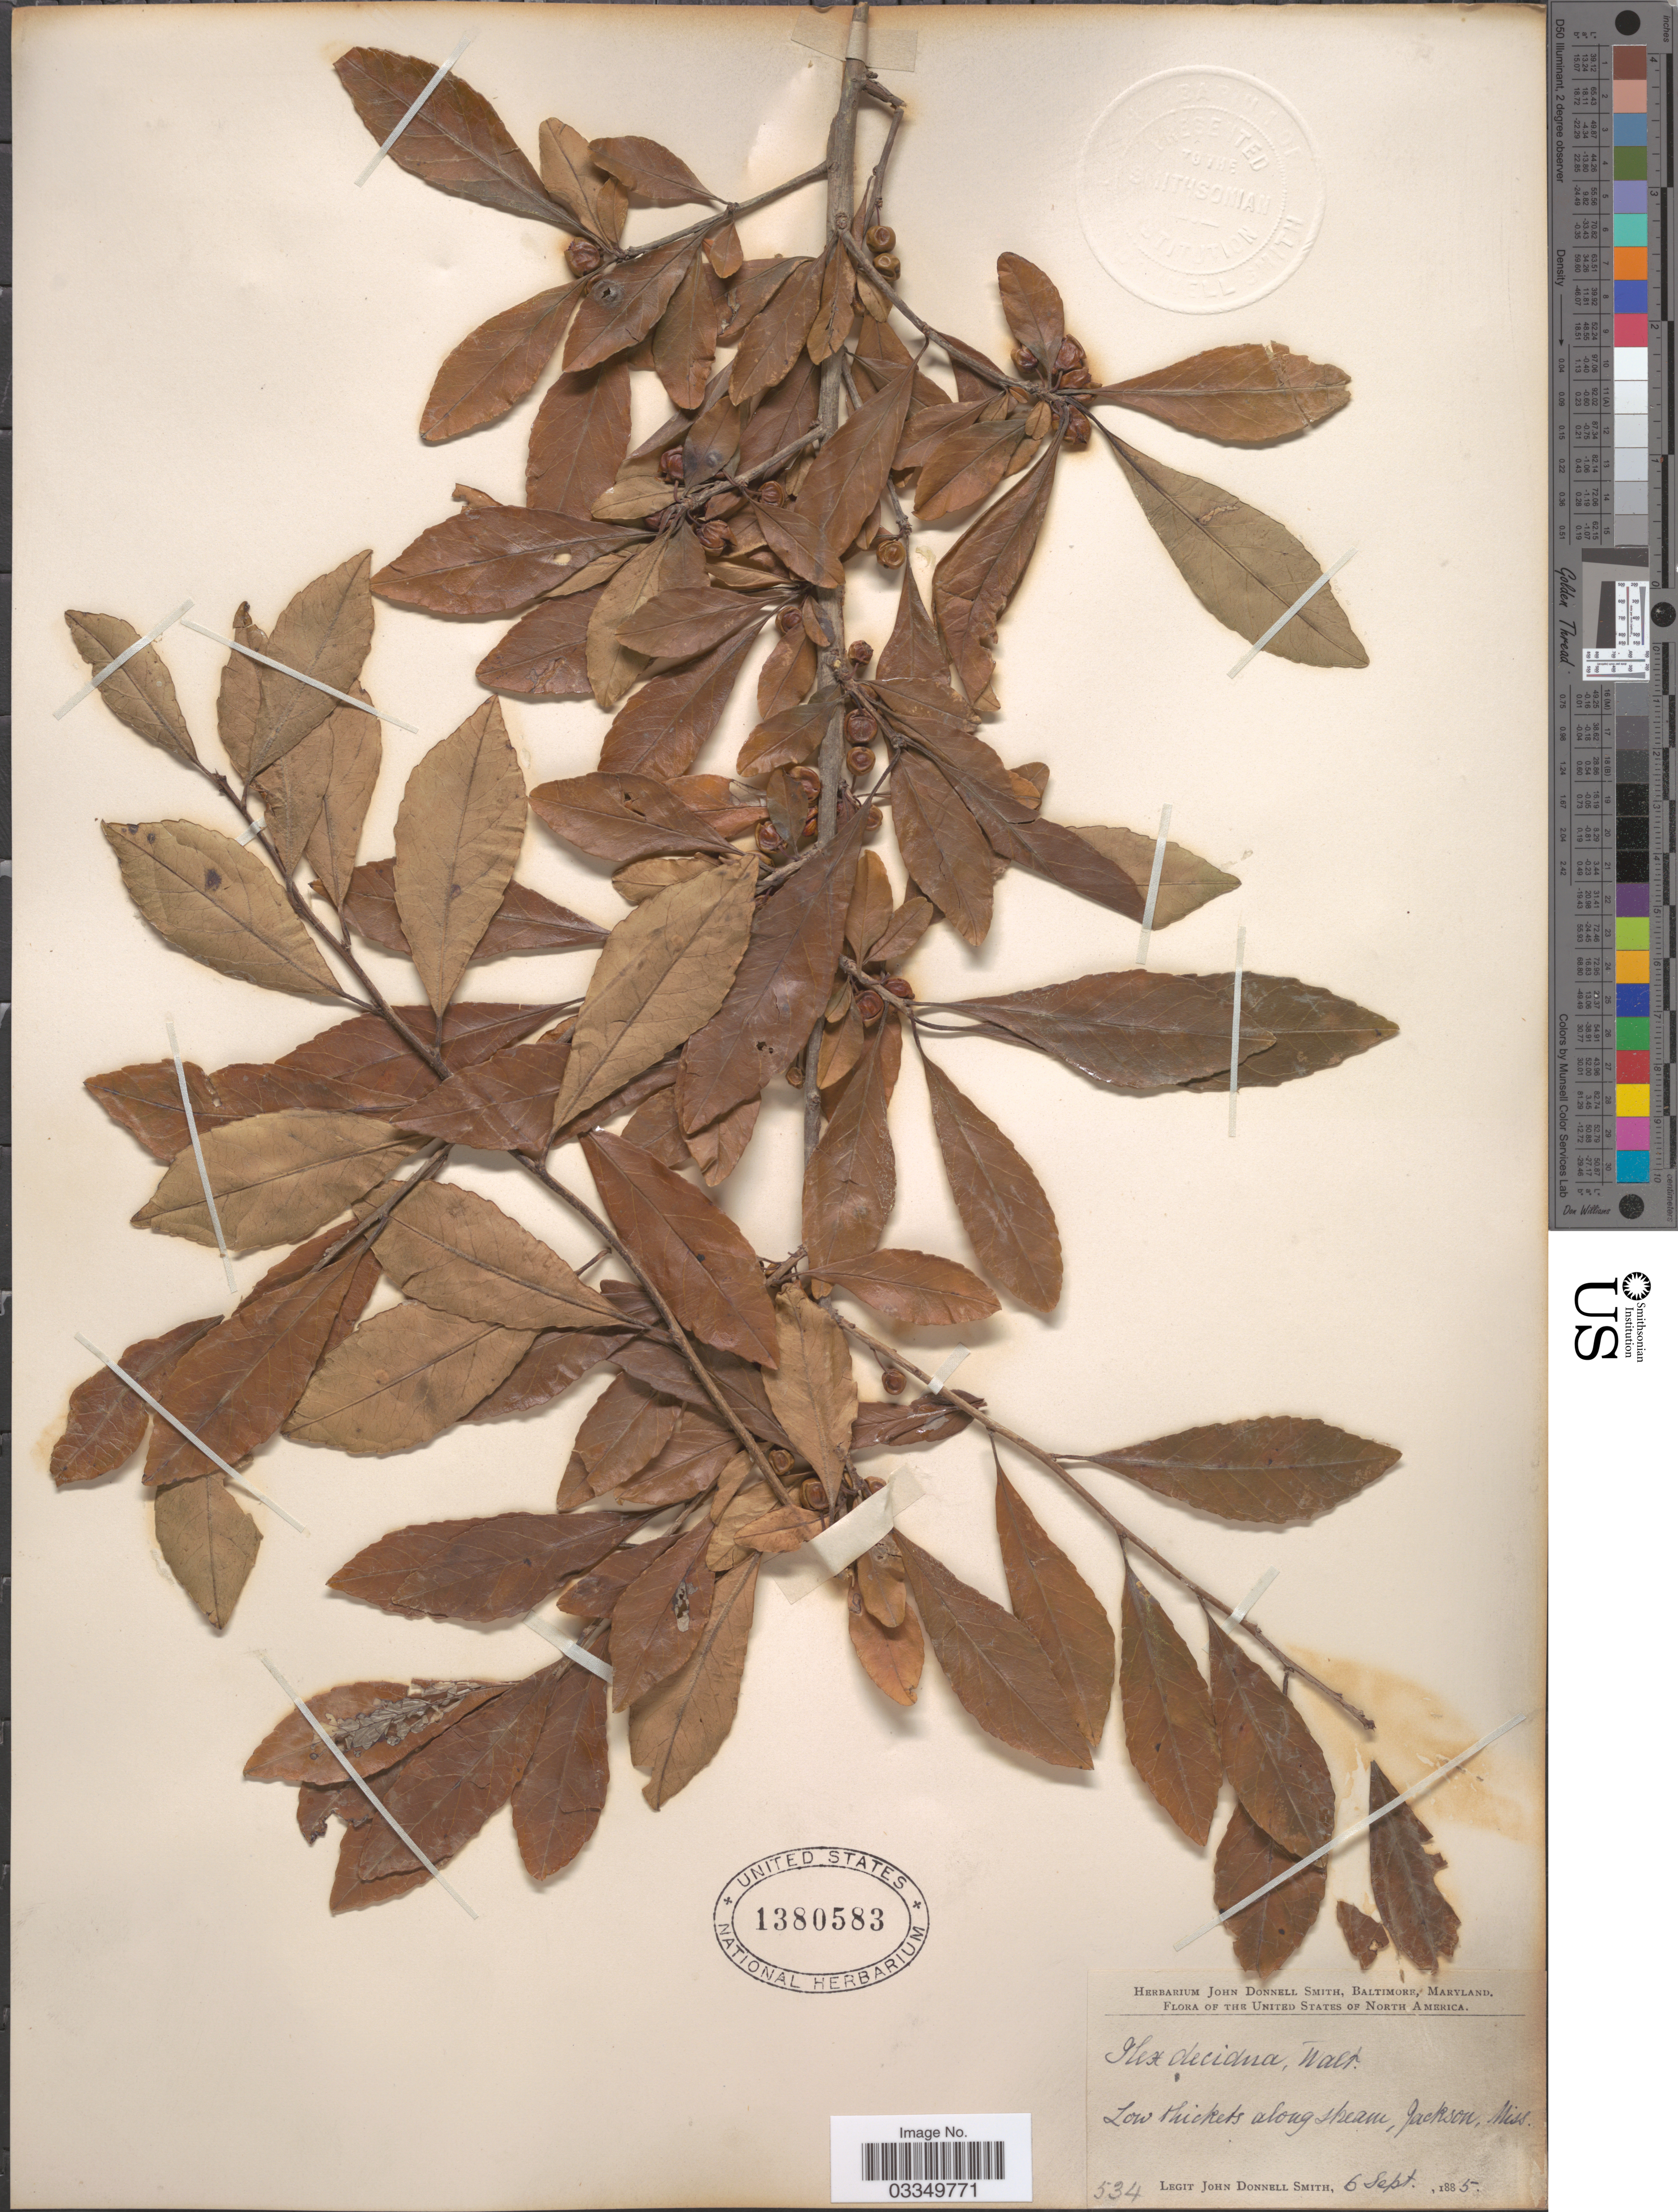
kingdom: Plantae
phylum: Tracheophyta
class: Magnoliopsida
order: Aquifoliales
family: Aquifoliaceae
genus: Ilex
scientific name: Ilex decidua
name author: Walter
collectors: J. Donnell Smith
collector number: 534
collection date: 1885-09-06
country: United States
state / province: Mississippi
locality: Jackson.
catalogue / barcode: US 1380583